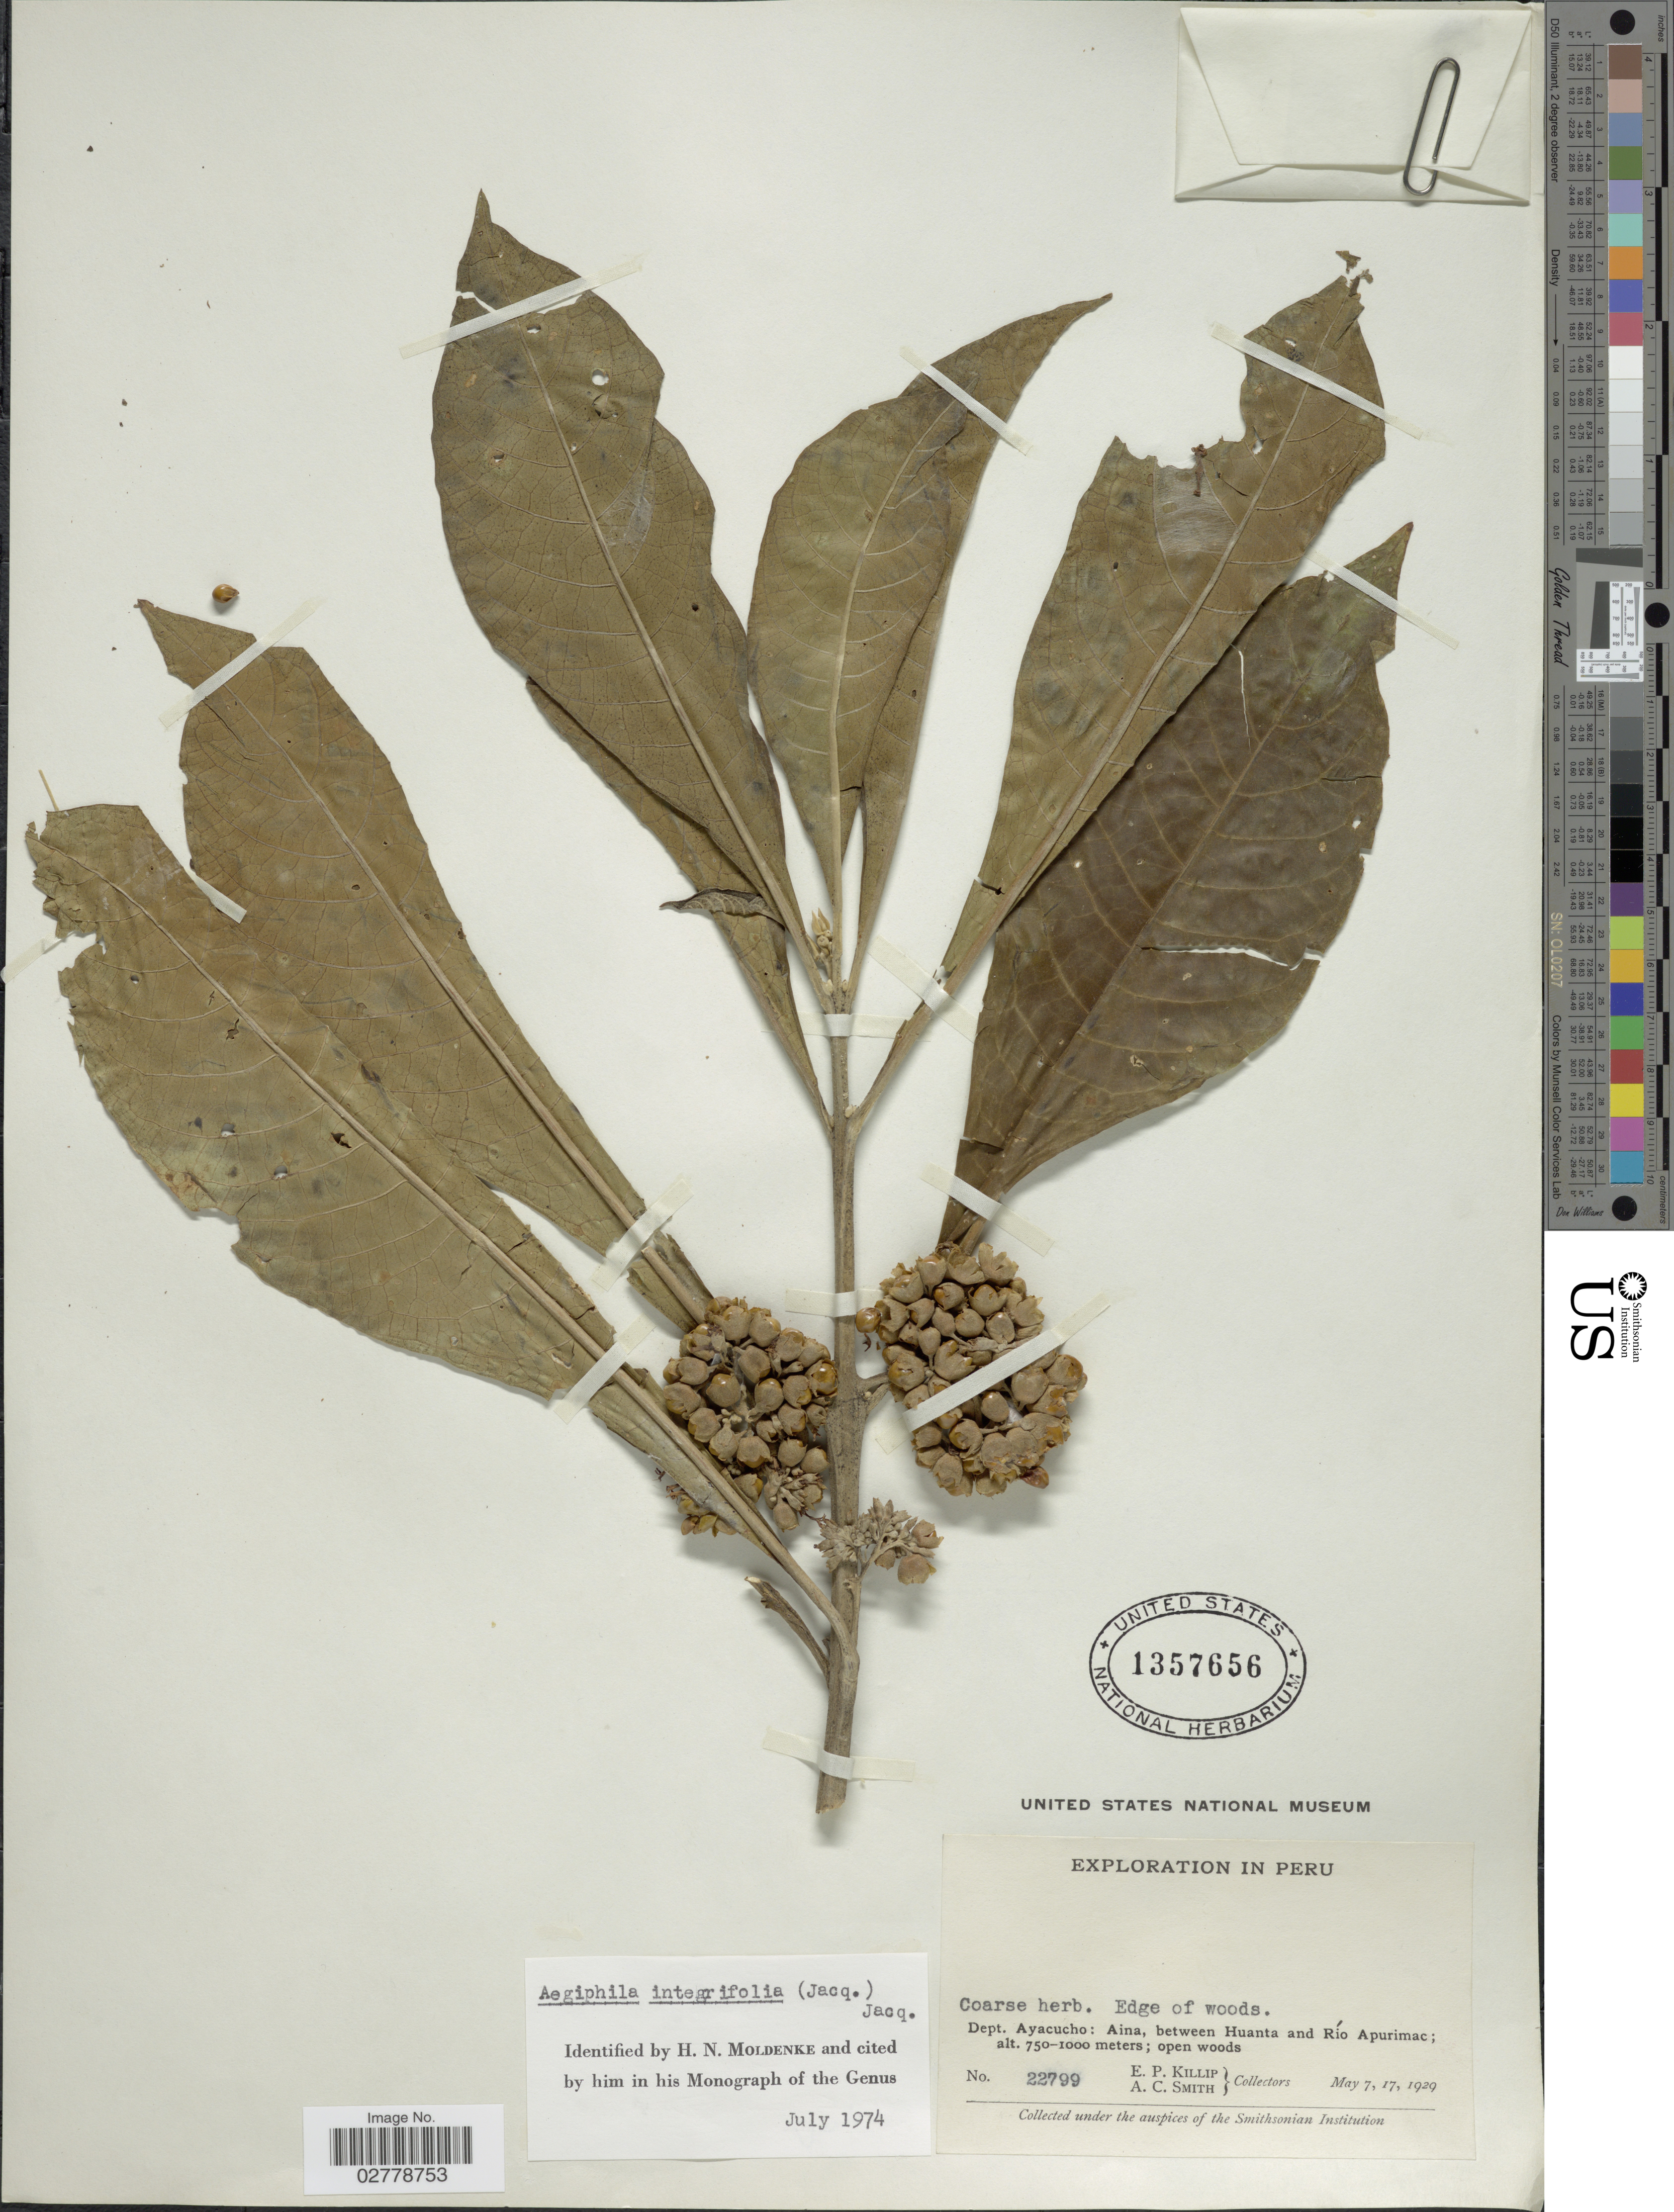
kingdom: Plantae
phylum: Tracheophyta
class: Magnoliopsida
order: Lamiales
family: Lamiaceae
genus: Aegiphila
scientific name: Aegiphila integrifolia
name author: (Jacq.) B.D. Jacks.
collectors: E. P. Killip & A. C. Smith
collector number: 22799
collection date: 1929-05-07/1929-05-17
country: Peru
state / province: Ayacucho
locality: Dept. Ayacucho: Aina, between Huanta and Río Apurimac.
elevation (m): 750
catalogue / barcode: US 1357656